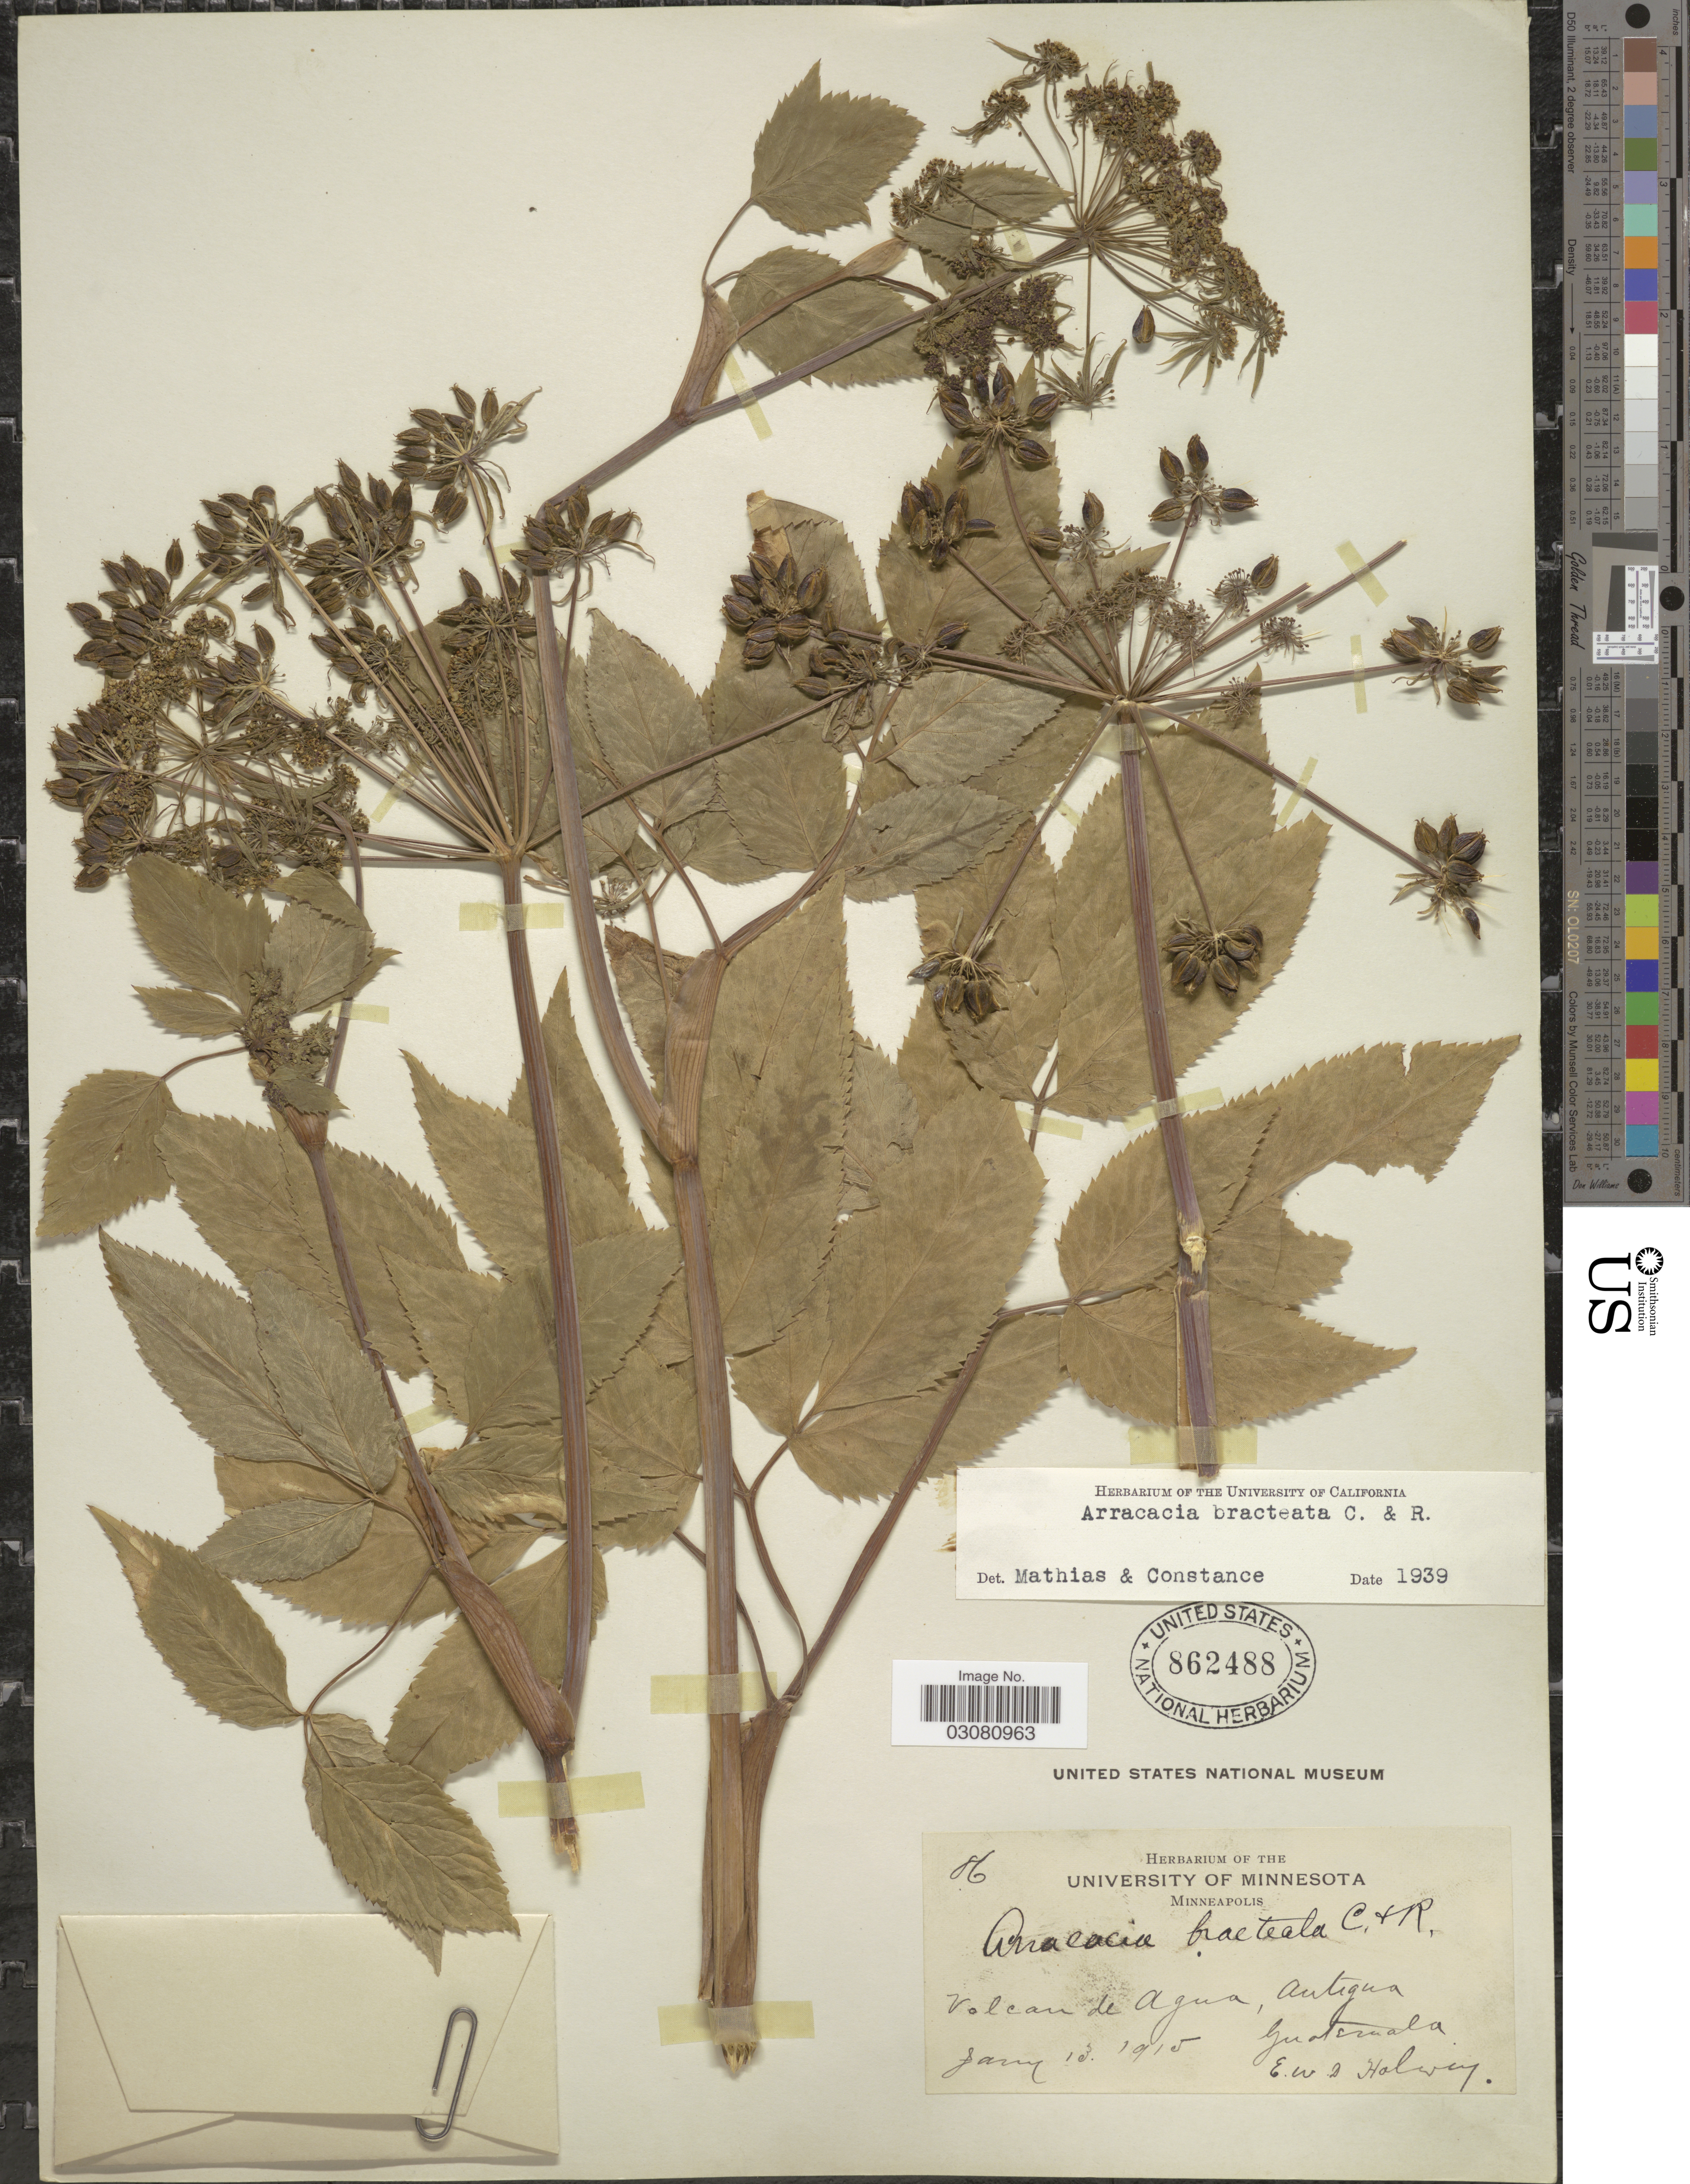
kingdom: Plantae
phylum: Tracheophyta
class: Magnoliopsida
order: Apiales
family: Apiaceae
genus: Arracacia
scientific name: Arracacia bracteata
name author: J.M. Coult. & Rose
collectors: E. W. D. Holway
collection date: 1915-01-13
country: Guatemala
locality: Volcan de Agua, Antigua.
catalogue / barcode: US 862488